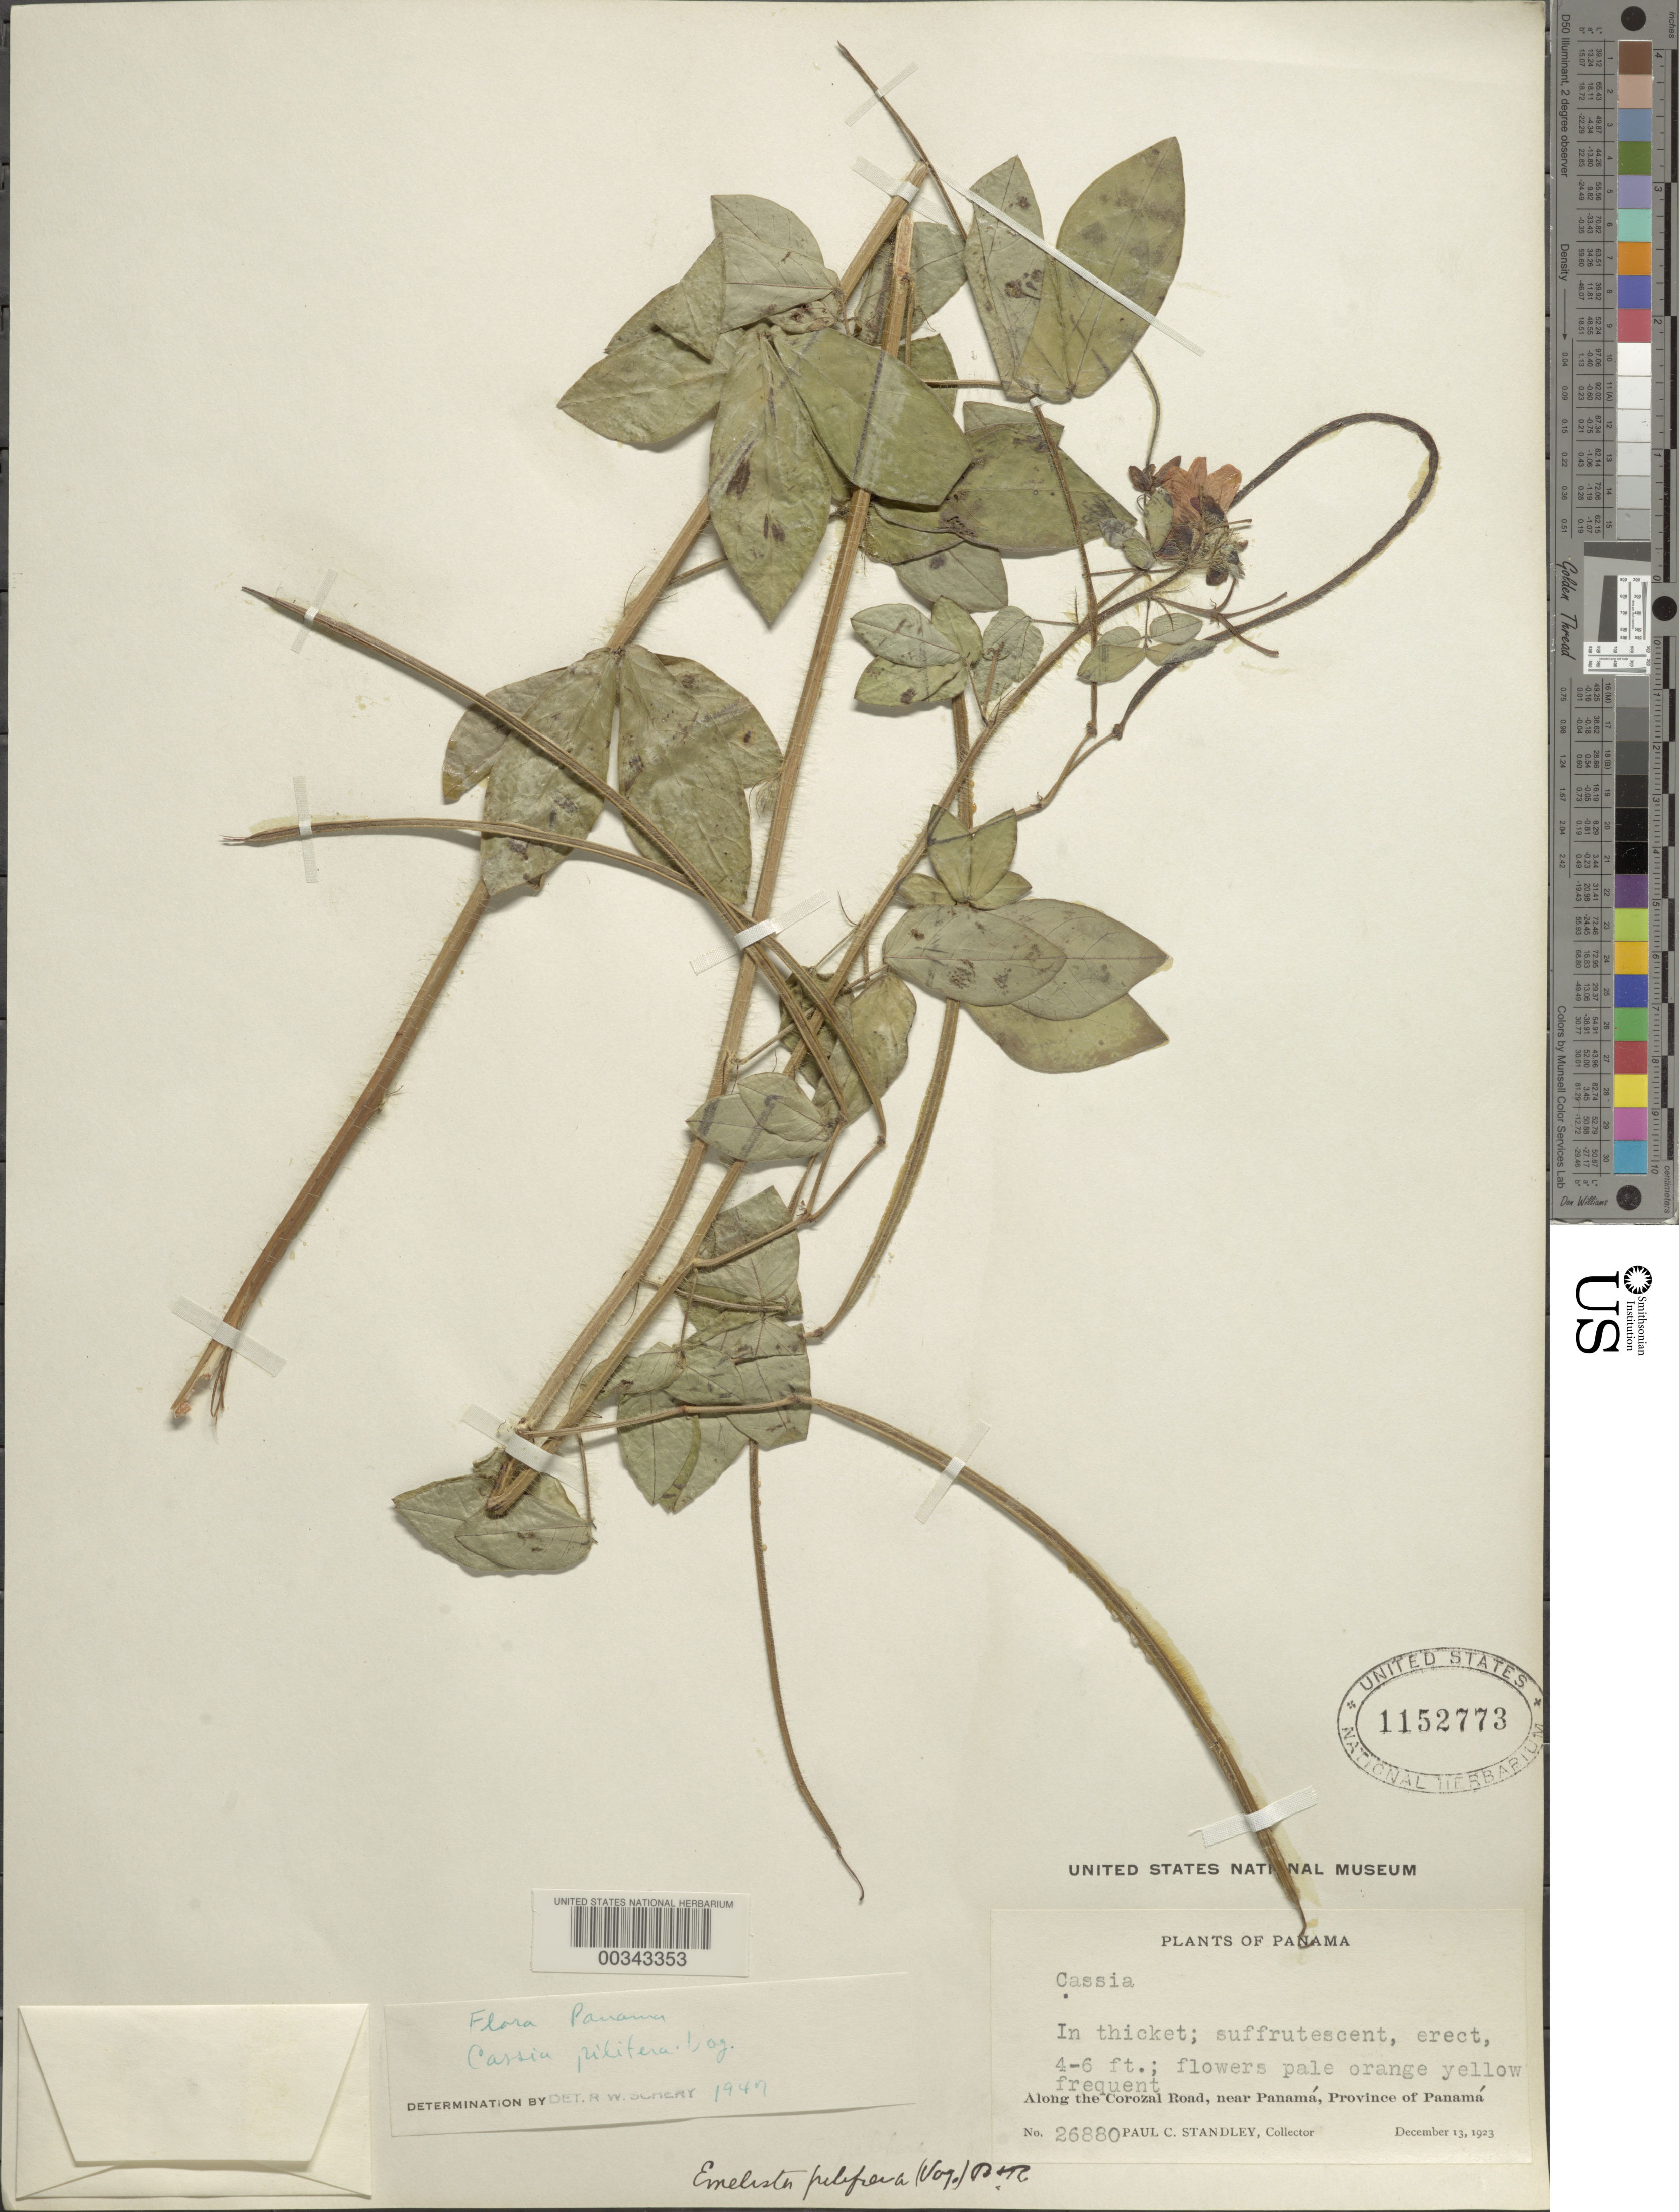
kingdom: Plantae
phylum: Tracheophyta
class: Magnoliopsida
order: Fabales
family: Fabaceae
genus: Senna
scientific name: Senna pilifera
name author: (Vogel) H.S. Irwin & Barneby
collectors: P. C. Standley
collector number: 26880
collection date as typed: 13 Dec 1923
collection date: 1923-12-13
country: Panama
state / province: Panamá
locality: Along the Corozal road near Panama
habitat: In thickets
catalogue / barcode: US 1152773